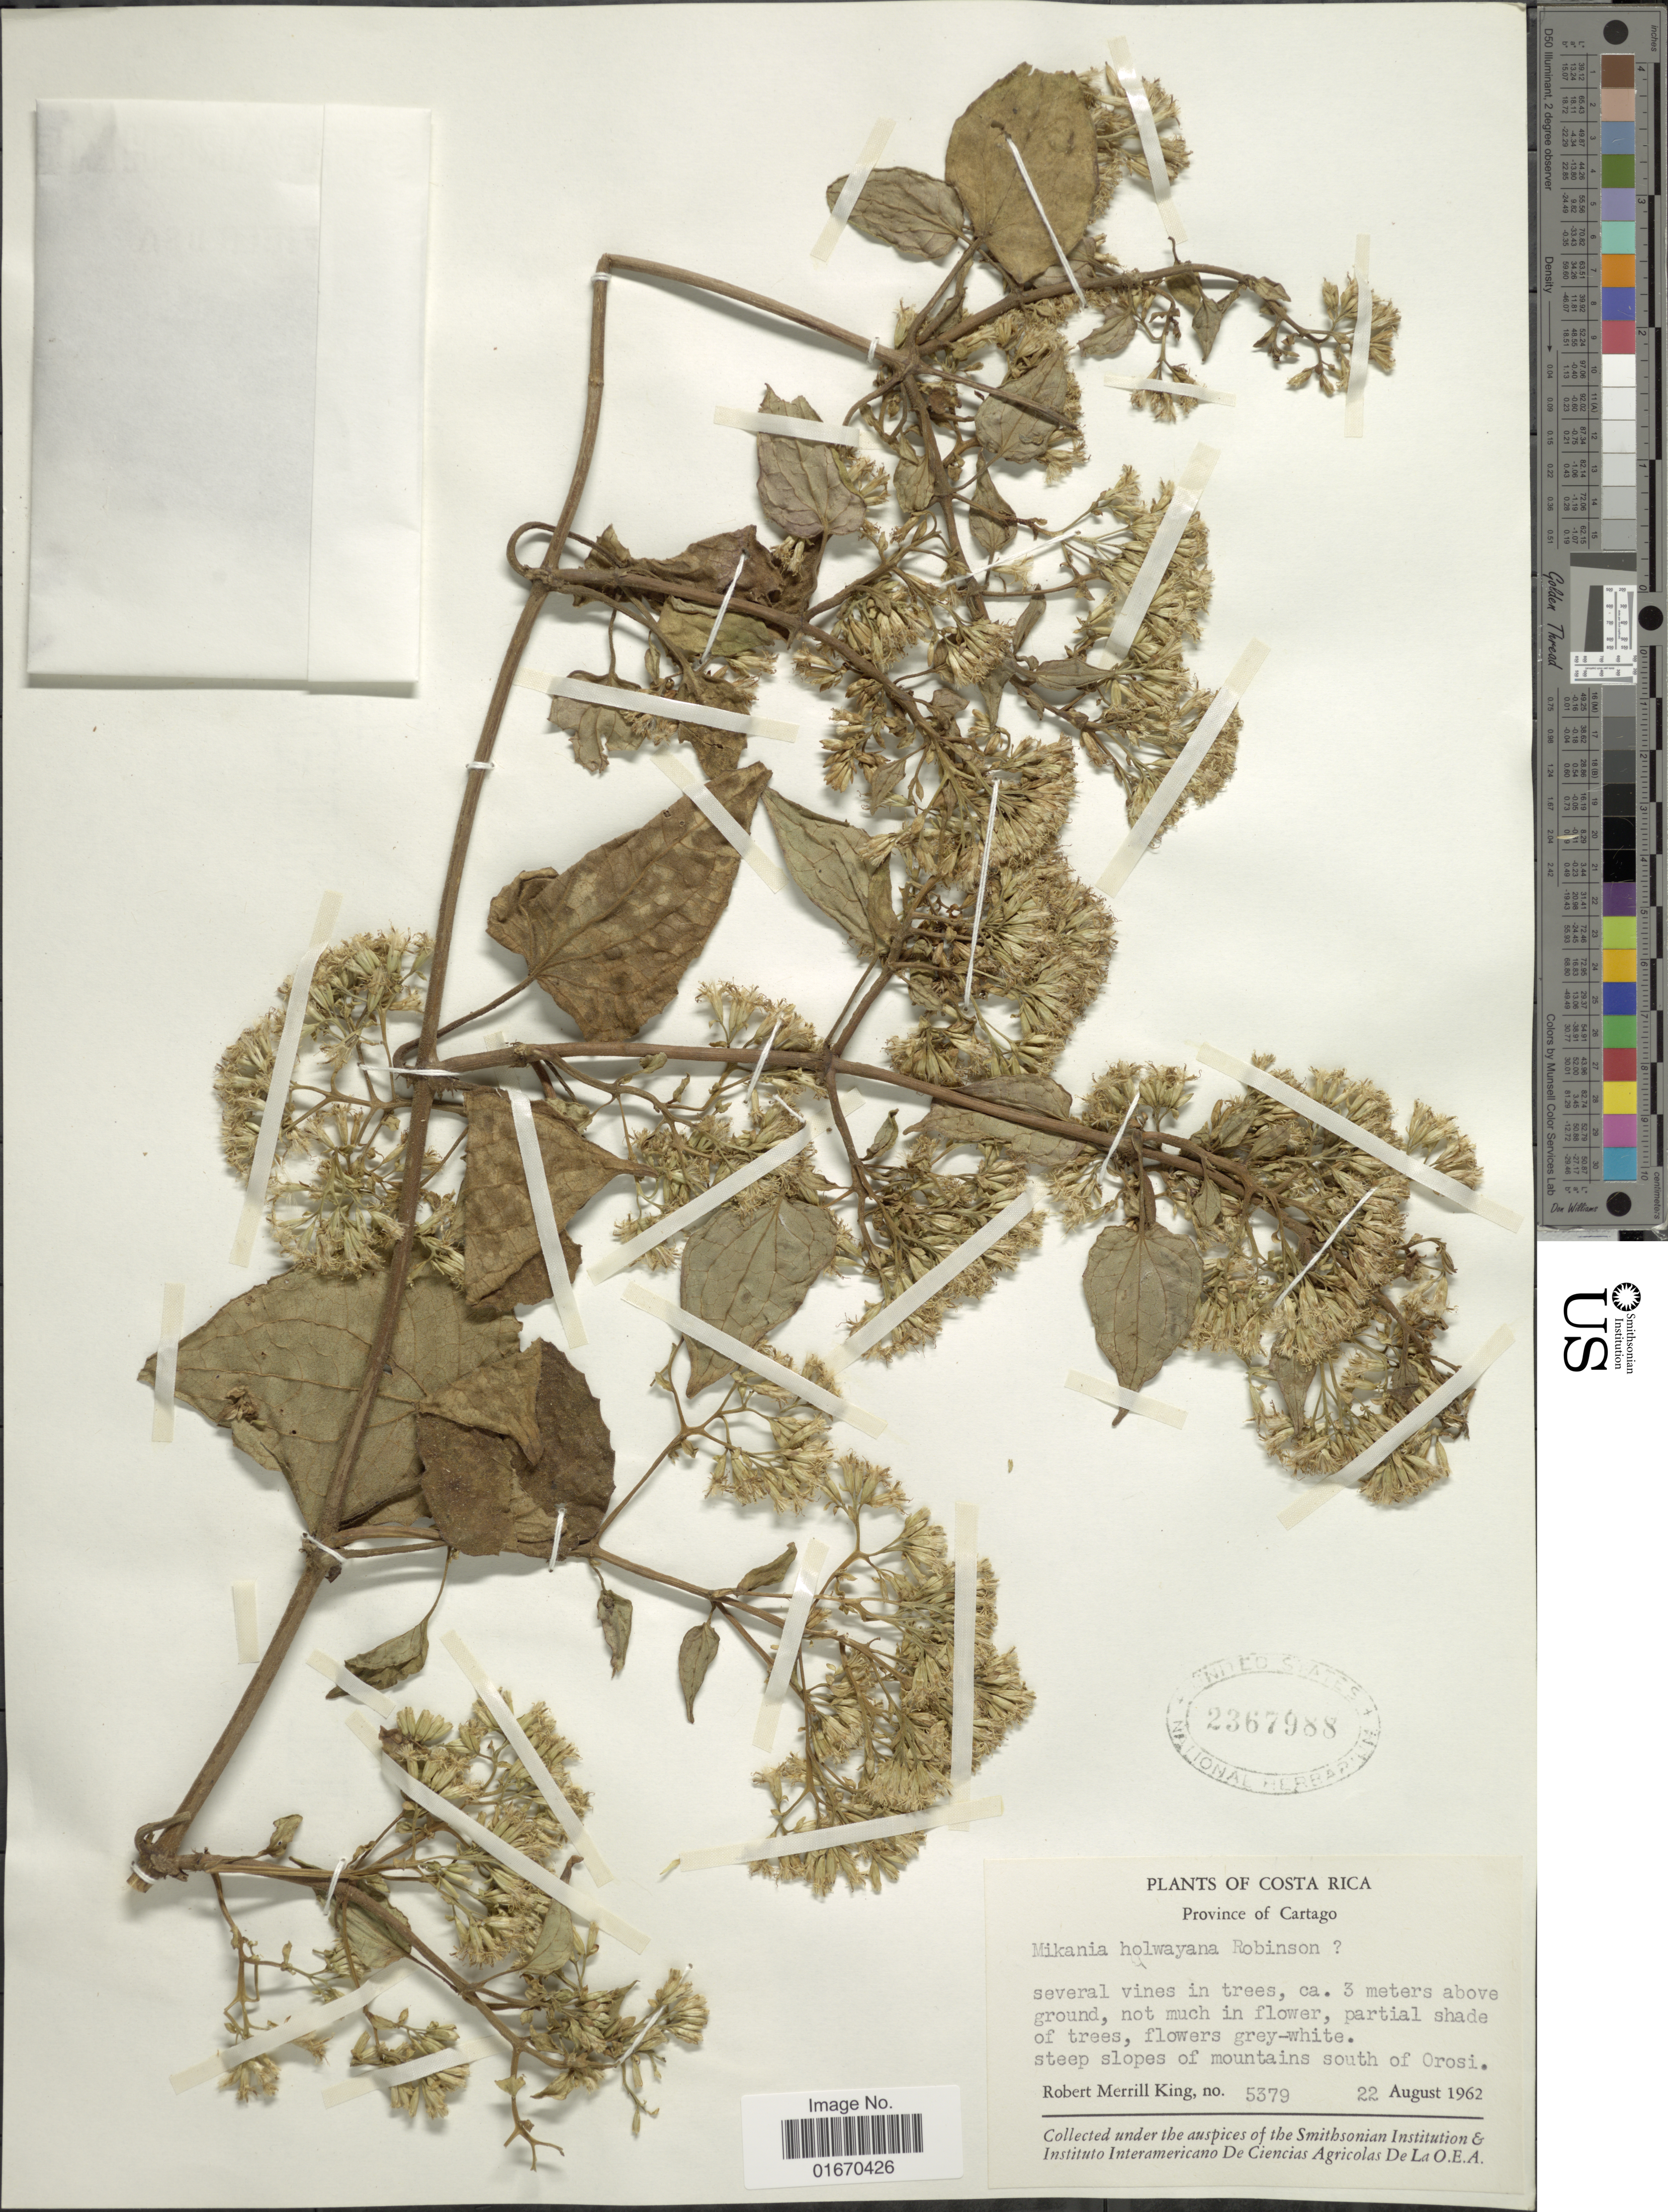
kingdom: Plantae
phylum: Tracheophyta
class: Magnoliopsida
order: Asterales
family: Asteraceae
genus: Mikania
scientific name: Mikania cristata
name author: B.L. Rob.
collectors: R. M. King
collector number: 5379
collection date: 1962-08-22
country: Costa Rica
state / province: Cartago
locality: Steep slopes of mountains south of Orosi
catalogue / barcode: US 2367988